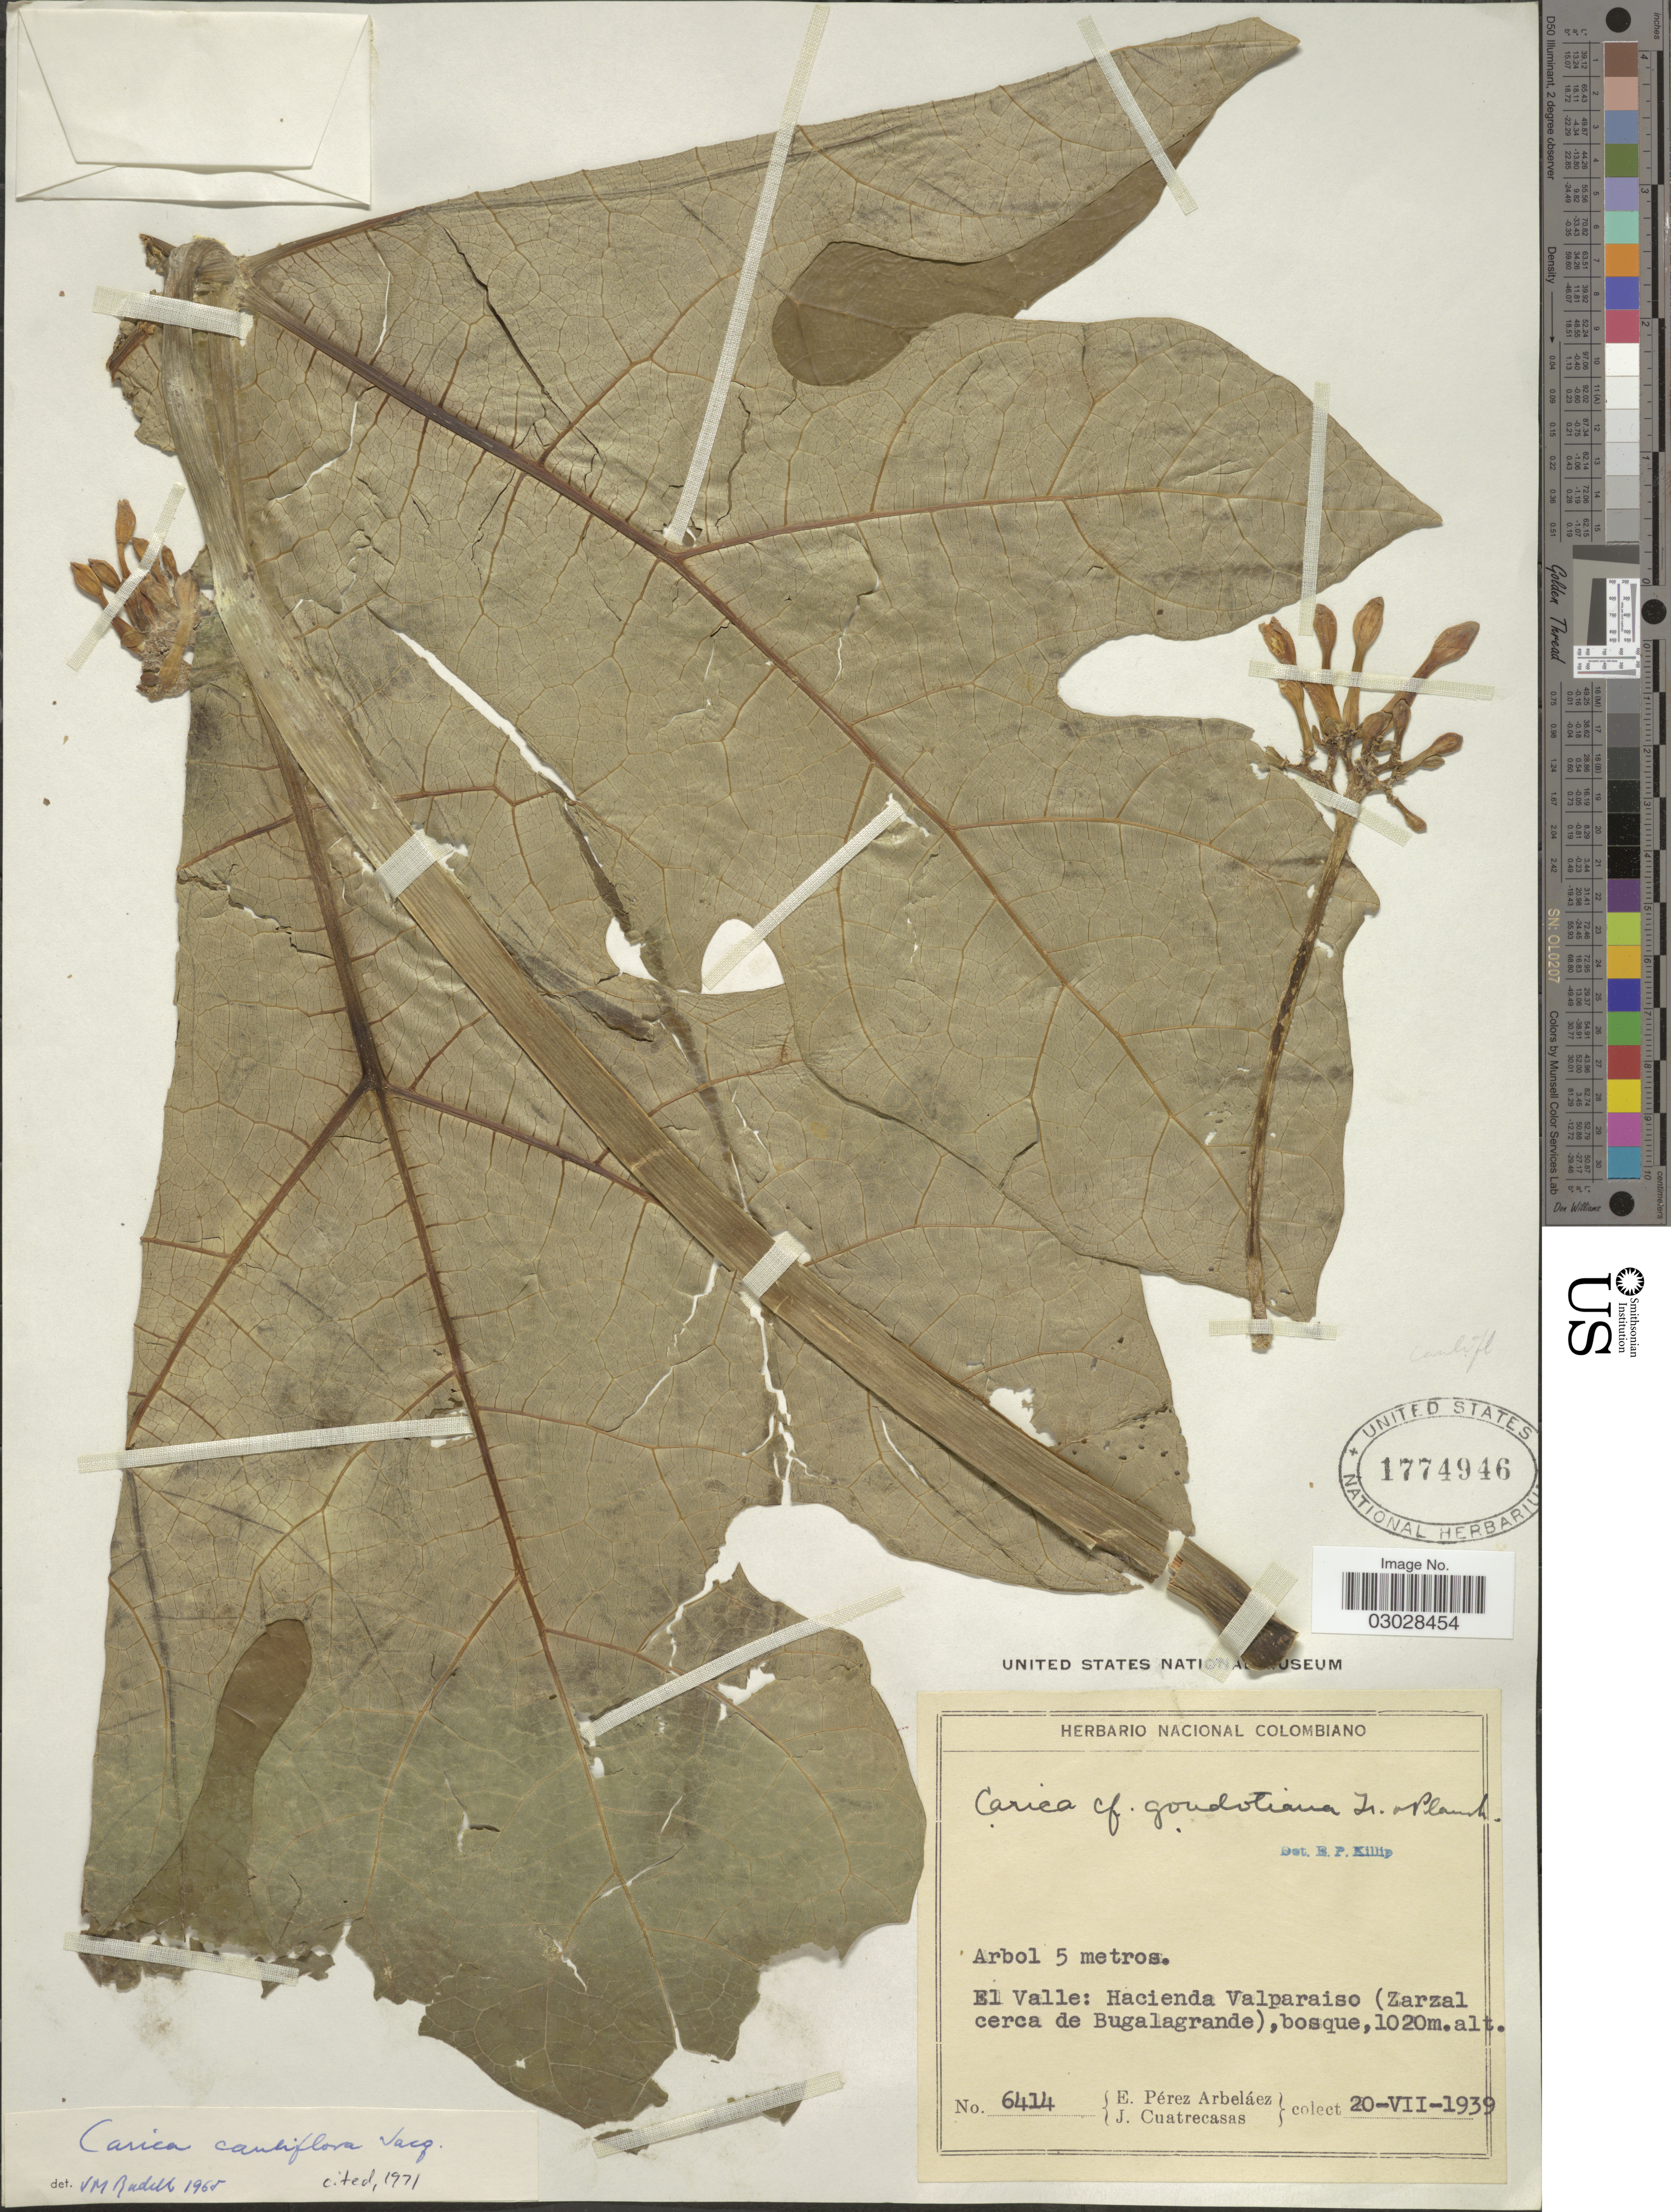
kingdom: Plantae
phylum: Tracheophyta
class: Magnoliopsida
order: Brassicales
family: Caricaceae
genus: Vasconcellea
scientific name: Vasconcellea cauliflora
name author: (Jacq.) A. DC.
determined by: Strong, M. T., (US), Smithsonian Institution - National Museum of Natural History (UNITED STATES)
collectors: E. Pérez Arbeláez & J. Cuatrecasas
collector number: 6414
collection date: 1939-07-20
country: Colombia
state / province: Valle del Cauca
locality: El Valle: Hacienda Valparaiso (Zarzal cerca de Bugalagrande).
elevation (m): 1020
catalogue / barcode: US 1774946